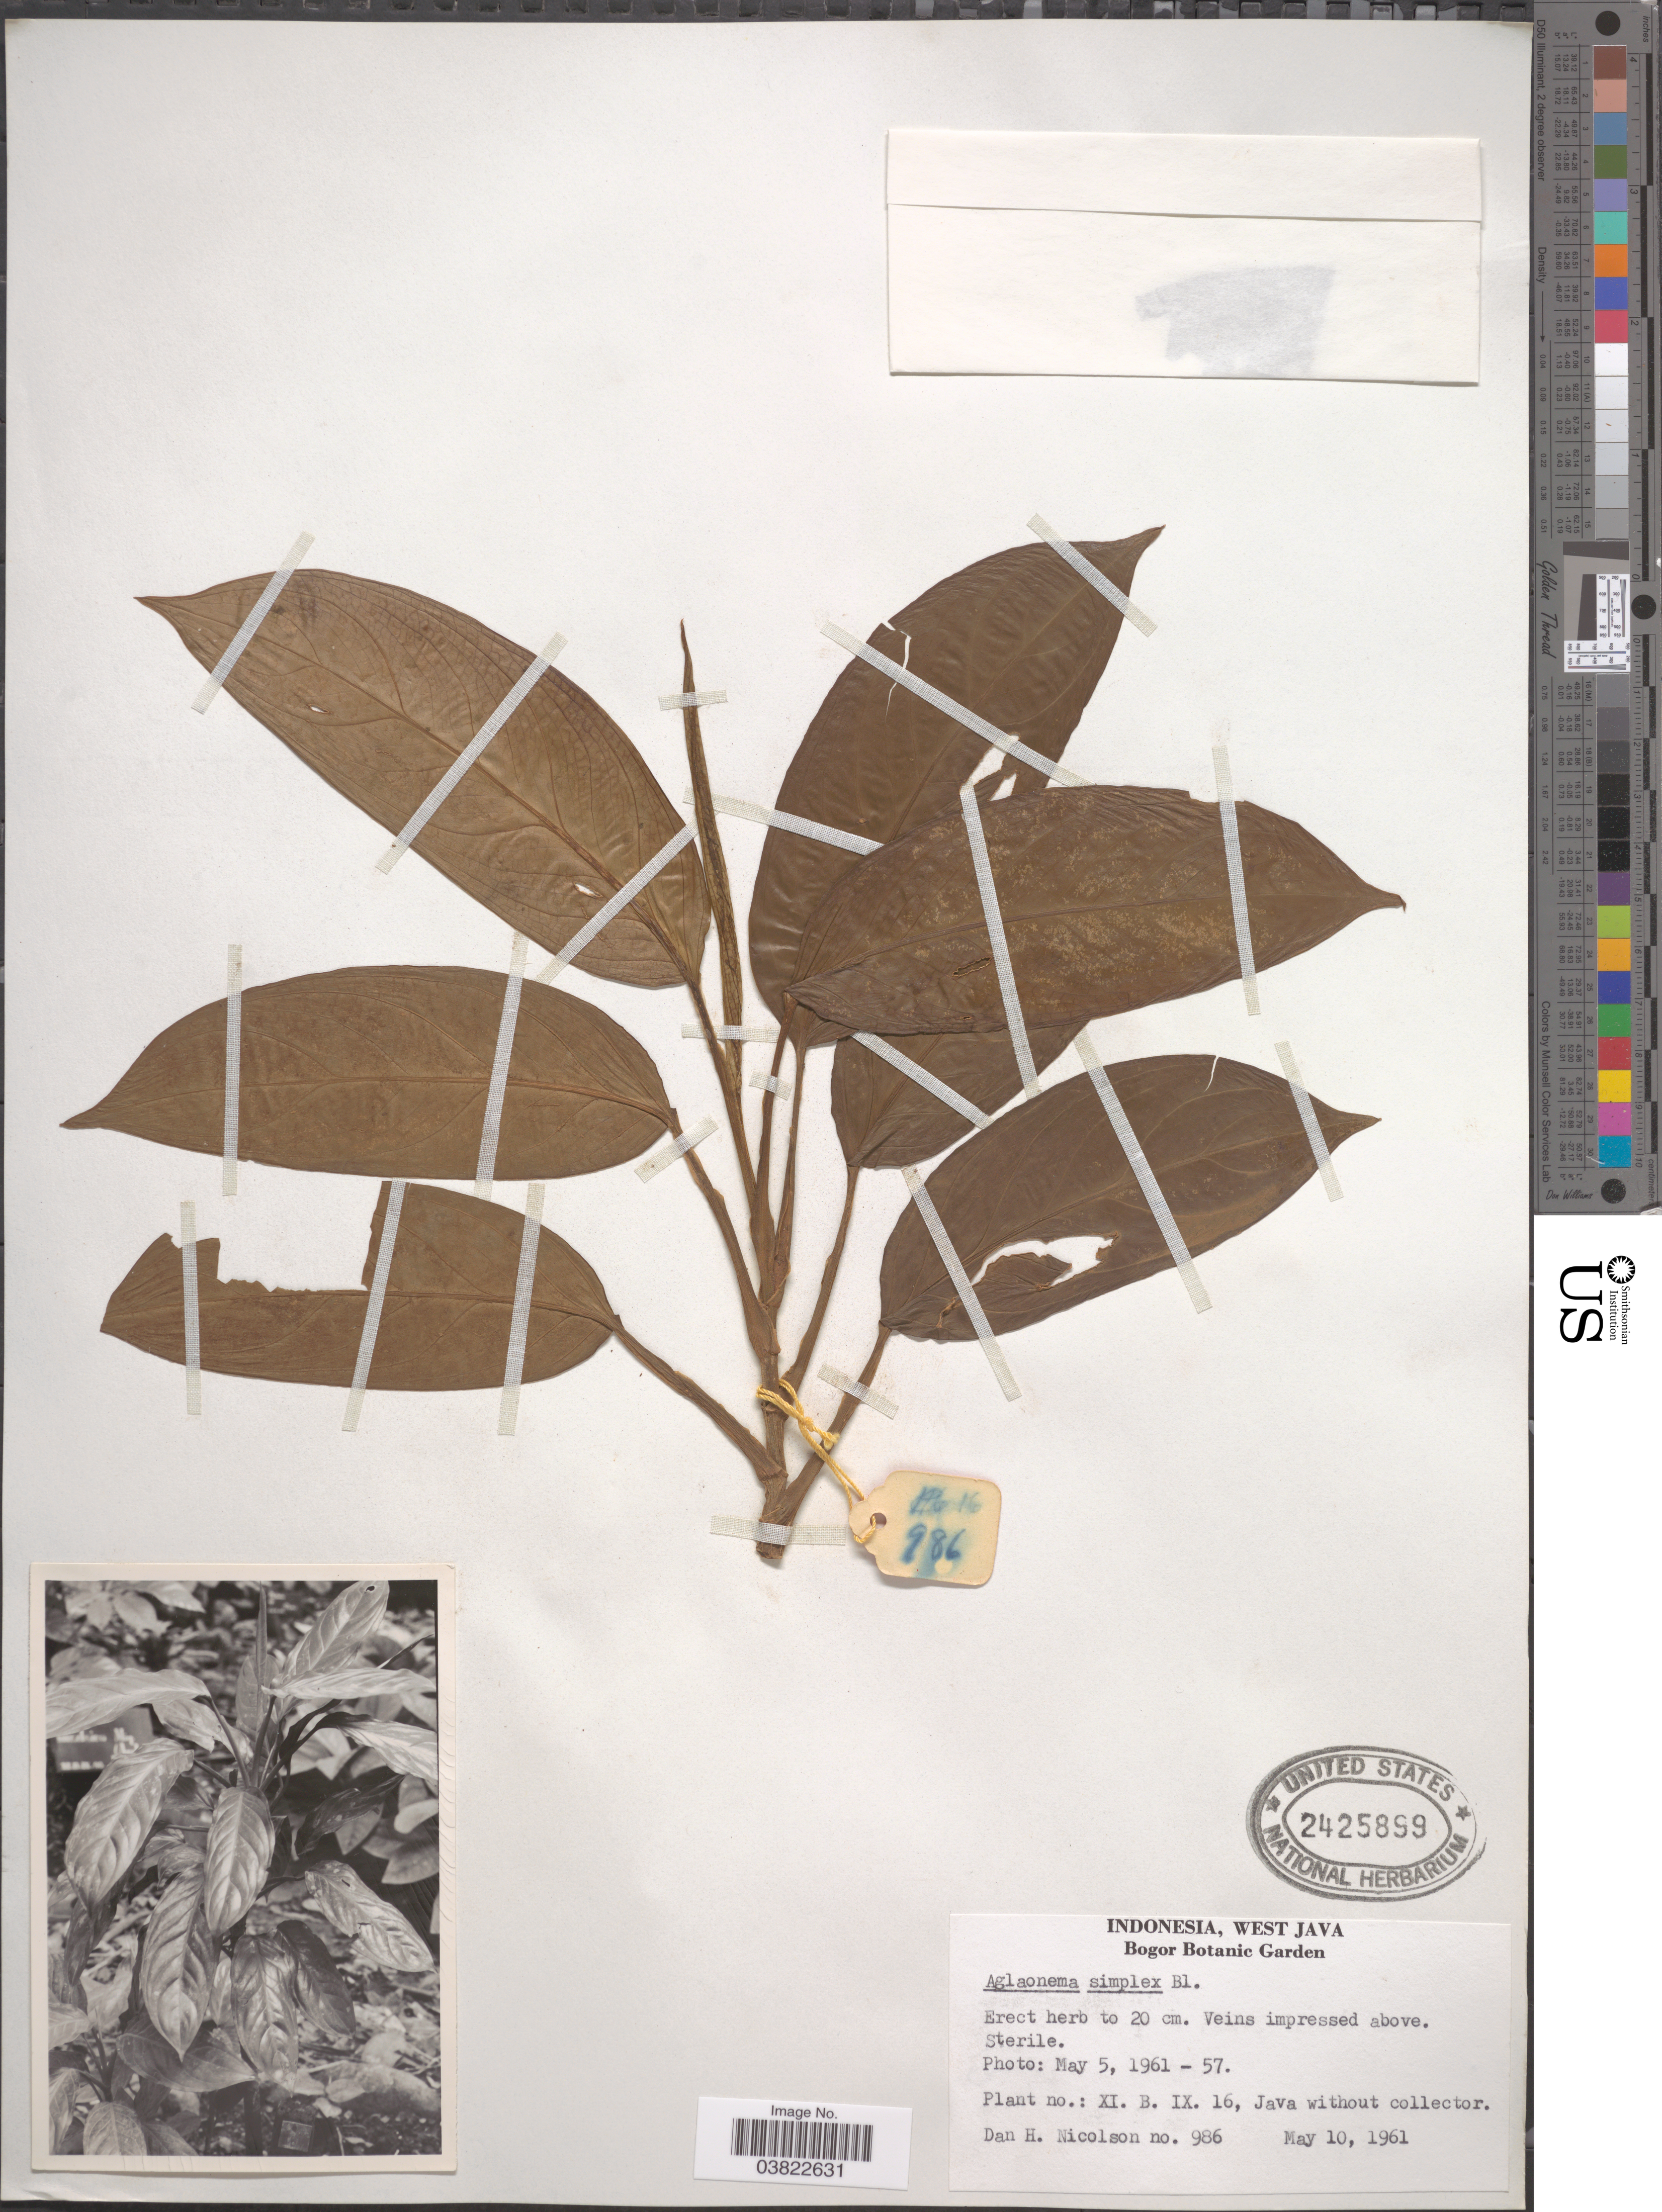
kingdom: Plantae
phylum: Tracheophyta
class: Liliopsida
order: Alismatales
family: Araceae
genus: Aglaonema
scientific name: Aglaonema simplex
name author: Blume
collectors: D. H. Nicolson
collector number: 986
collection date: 1961-05-10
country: Indonesia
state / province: Java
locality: West Java. Bogor Botanic Garden.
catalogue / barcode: US 2425899